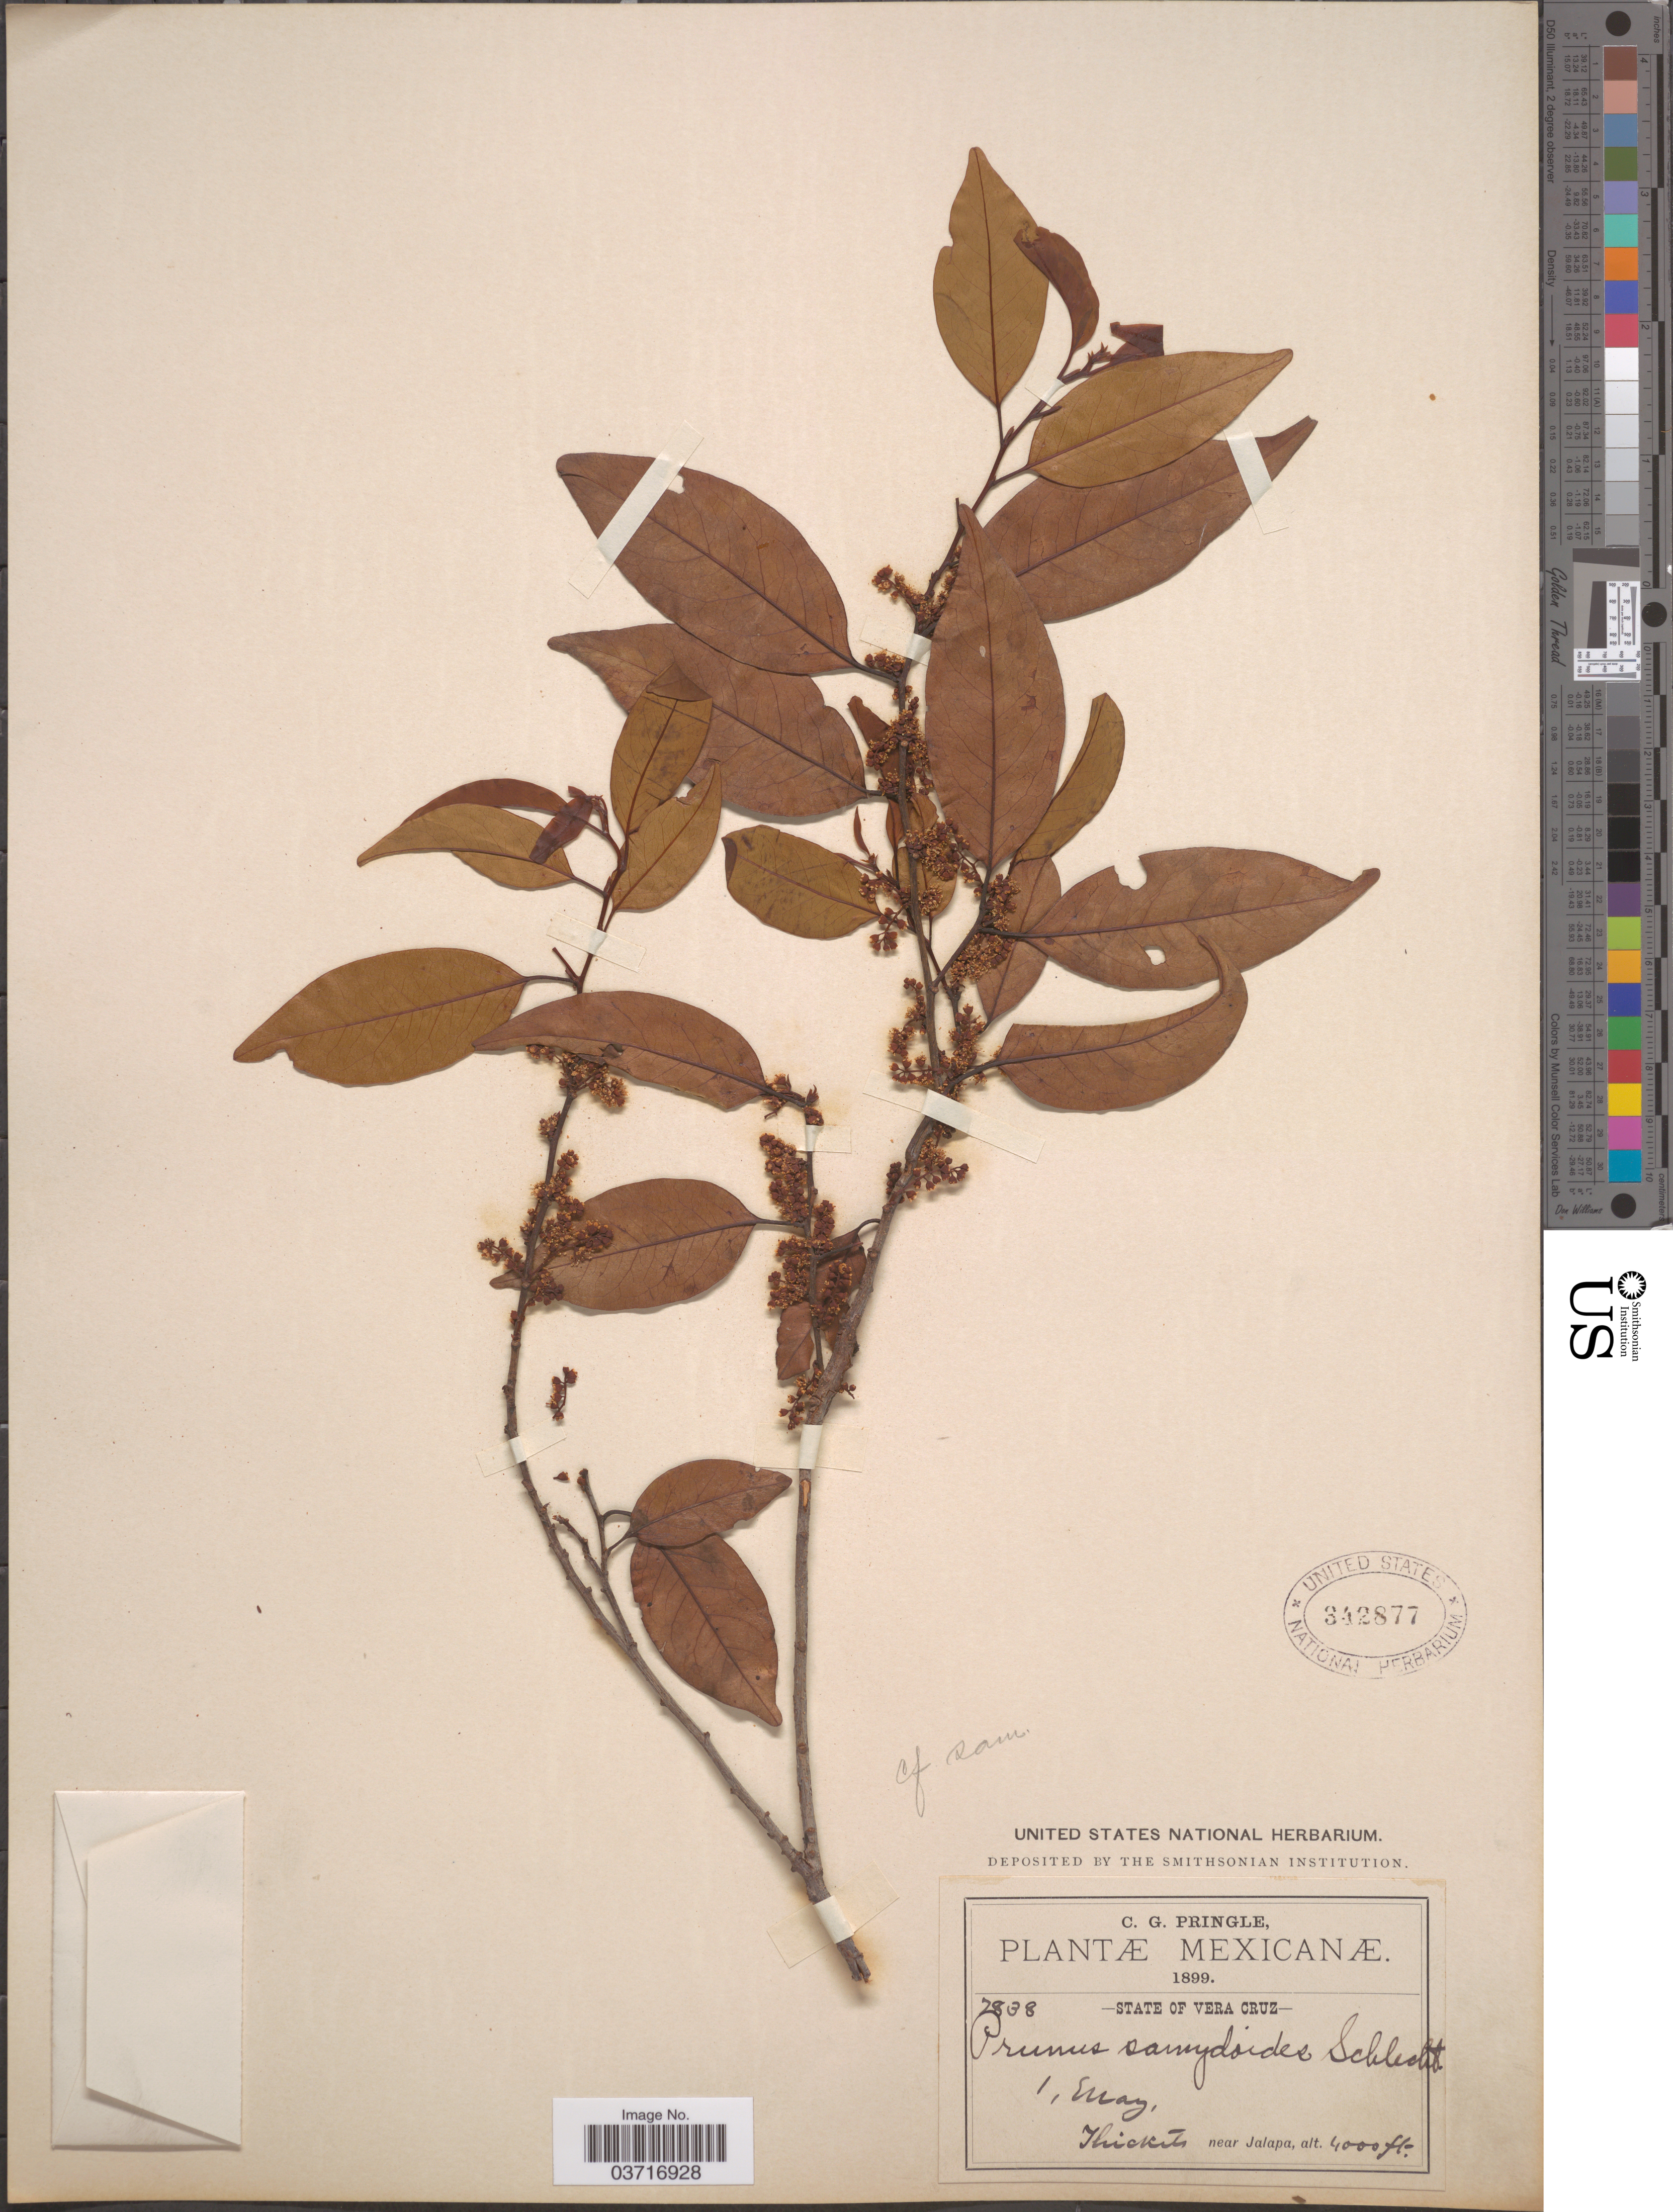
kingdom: Plantae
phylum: Tracheophyta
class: Magnoliopsida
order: Rosales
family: Rosaceae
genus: Prunus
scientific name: Prunus samydoides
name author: Schltdl.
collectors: C. G. Pringle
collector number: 7838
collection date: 1899-05-01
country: Mexico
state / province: Veracruz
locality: Vera Cruz. Thickets near Jalapa.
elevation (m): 1219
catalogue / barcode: US 342877